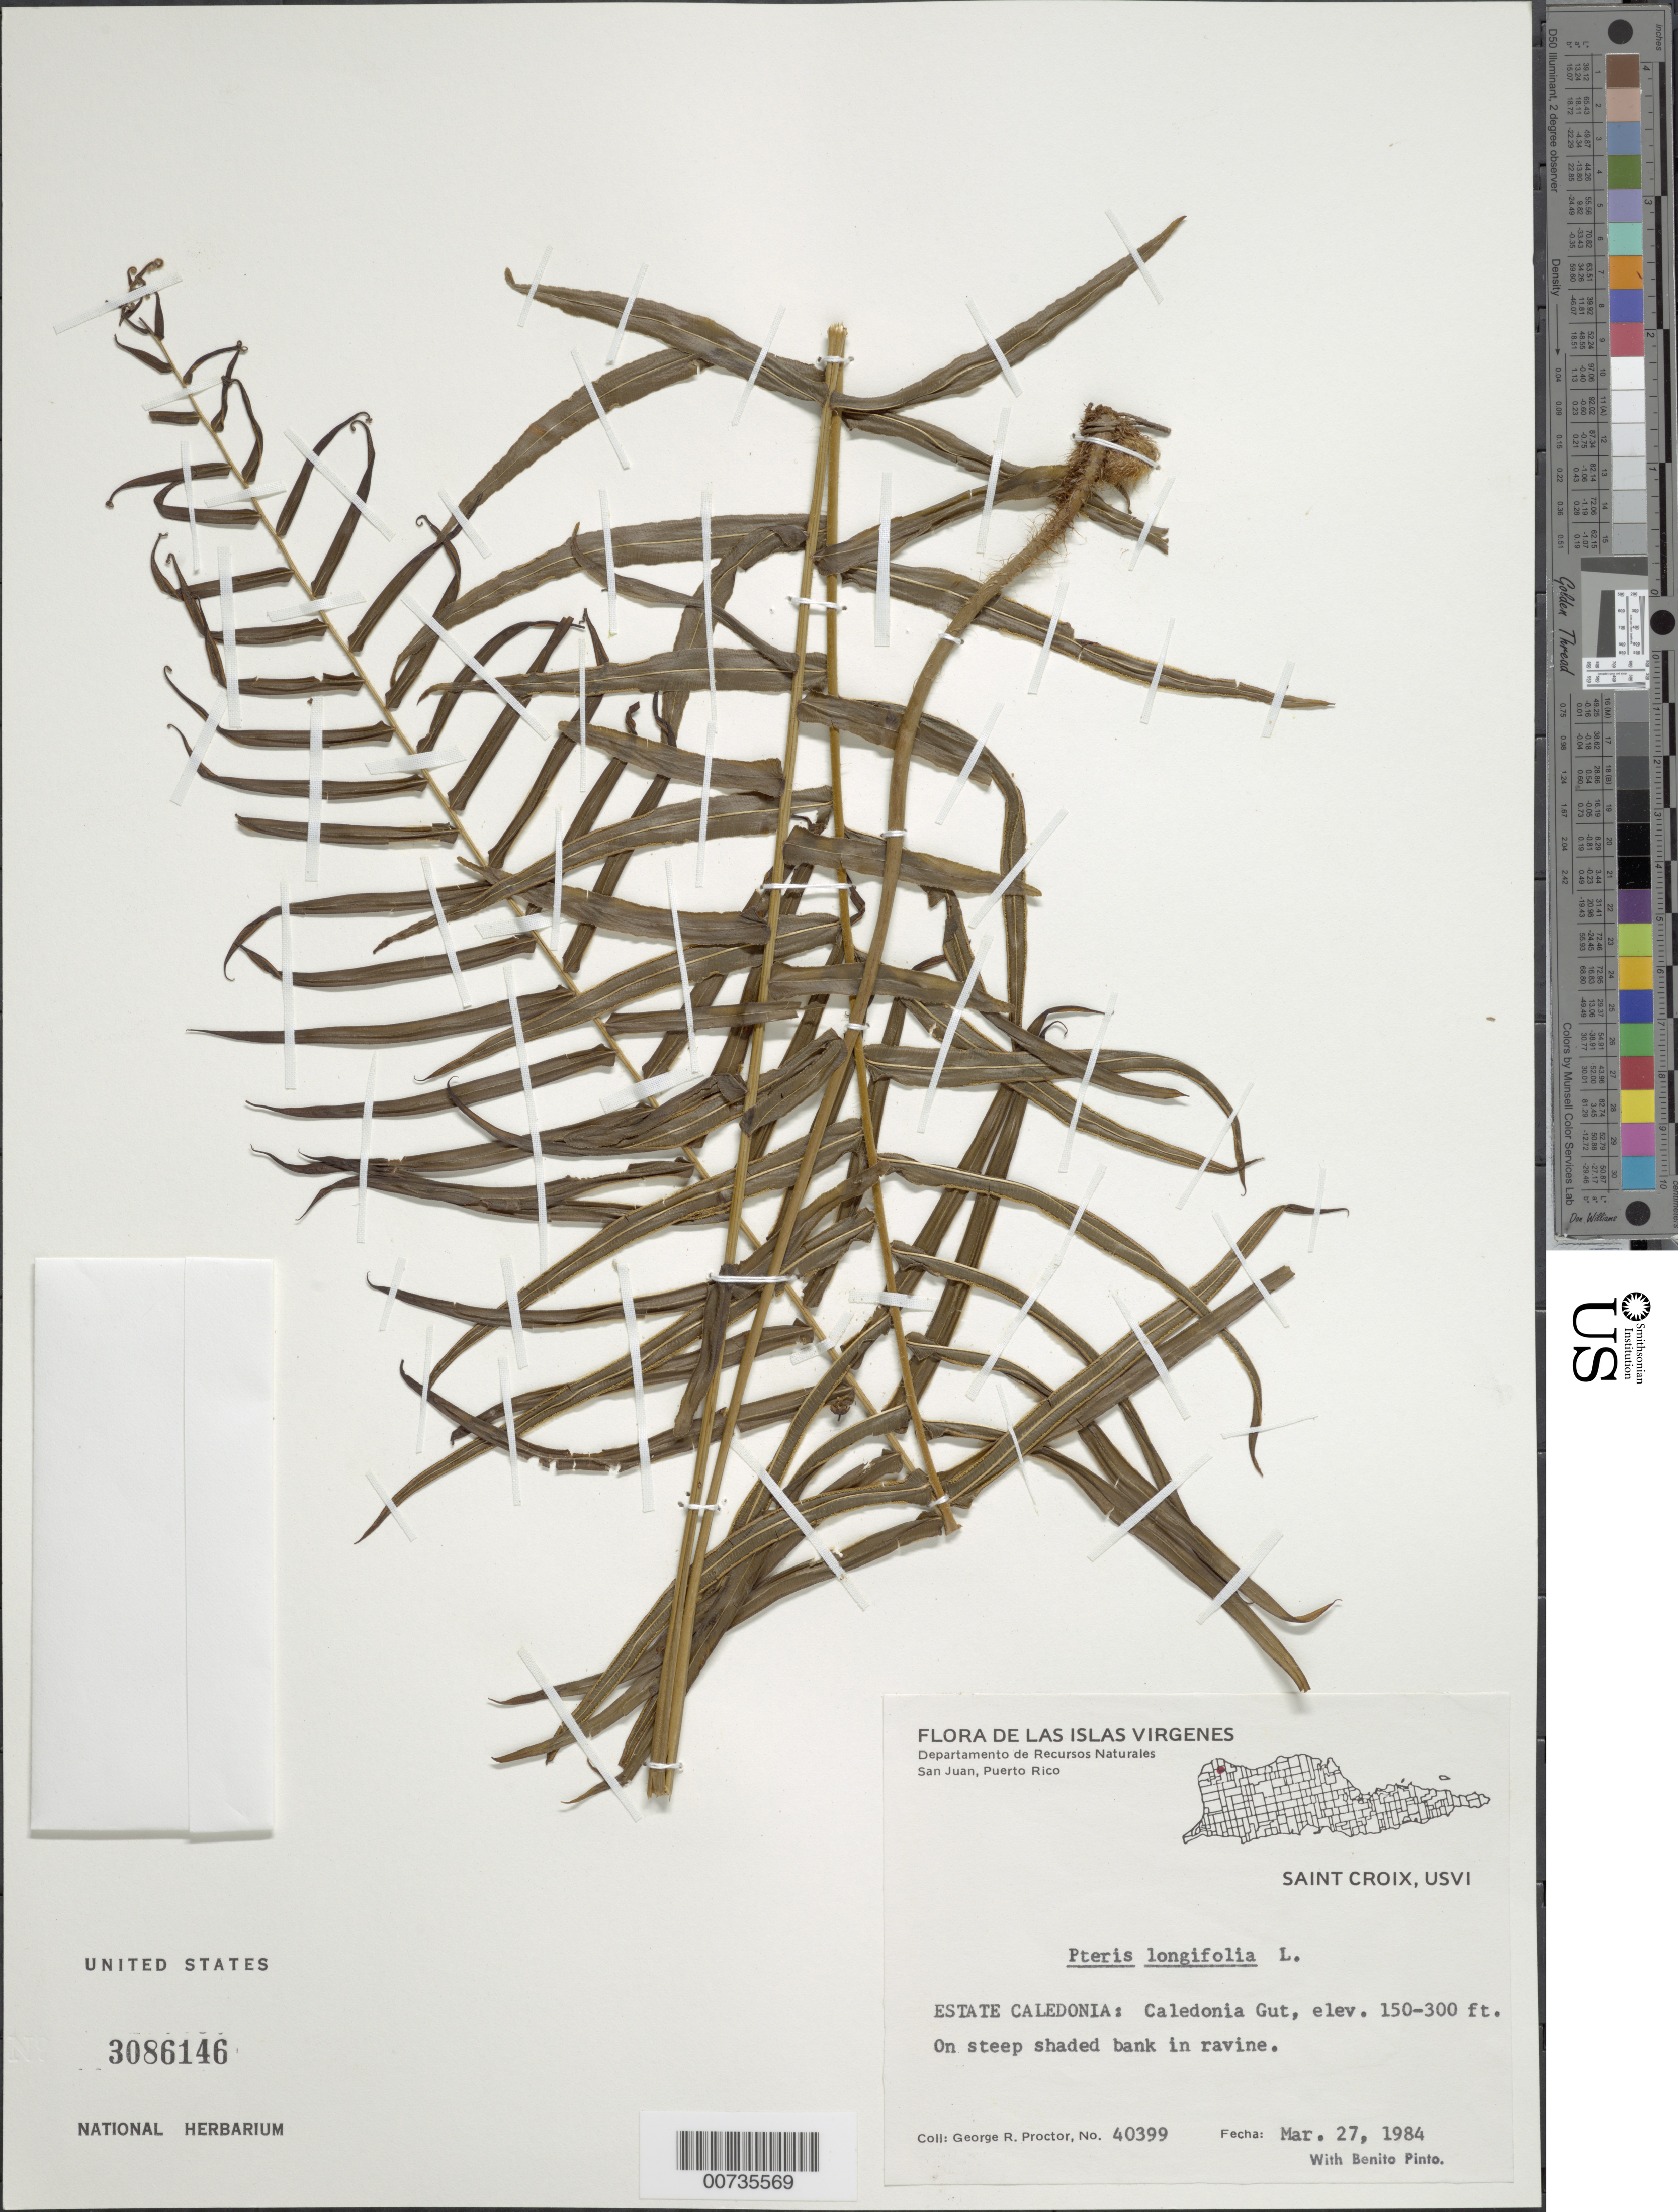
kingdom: Plantae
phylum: Tracheophyta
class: Polypodiopsida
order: Polypodiales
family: Pteridaceae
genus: Pteris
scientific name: Pteris longifolia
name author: L.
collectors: G. R. Proctor & B. Pinto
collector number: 40399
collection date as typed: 27 Mar 1984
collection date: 1984-03-27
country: U.S. Virgin Islands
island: St. Croix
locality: Estate Caledonia: Caledonia Gut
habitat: On steep shaded bank in ravine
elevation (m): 46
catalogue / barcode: US 3086146